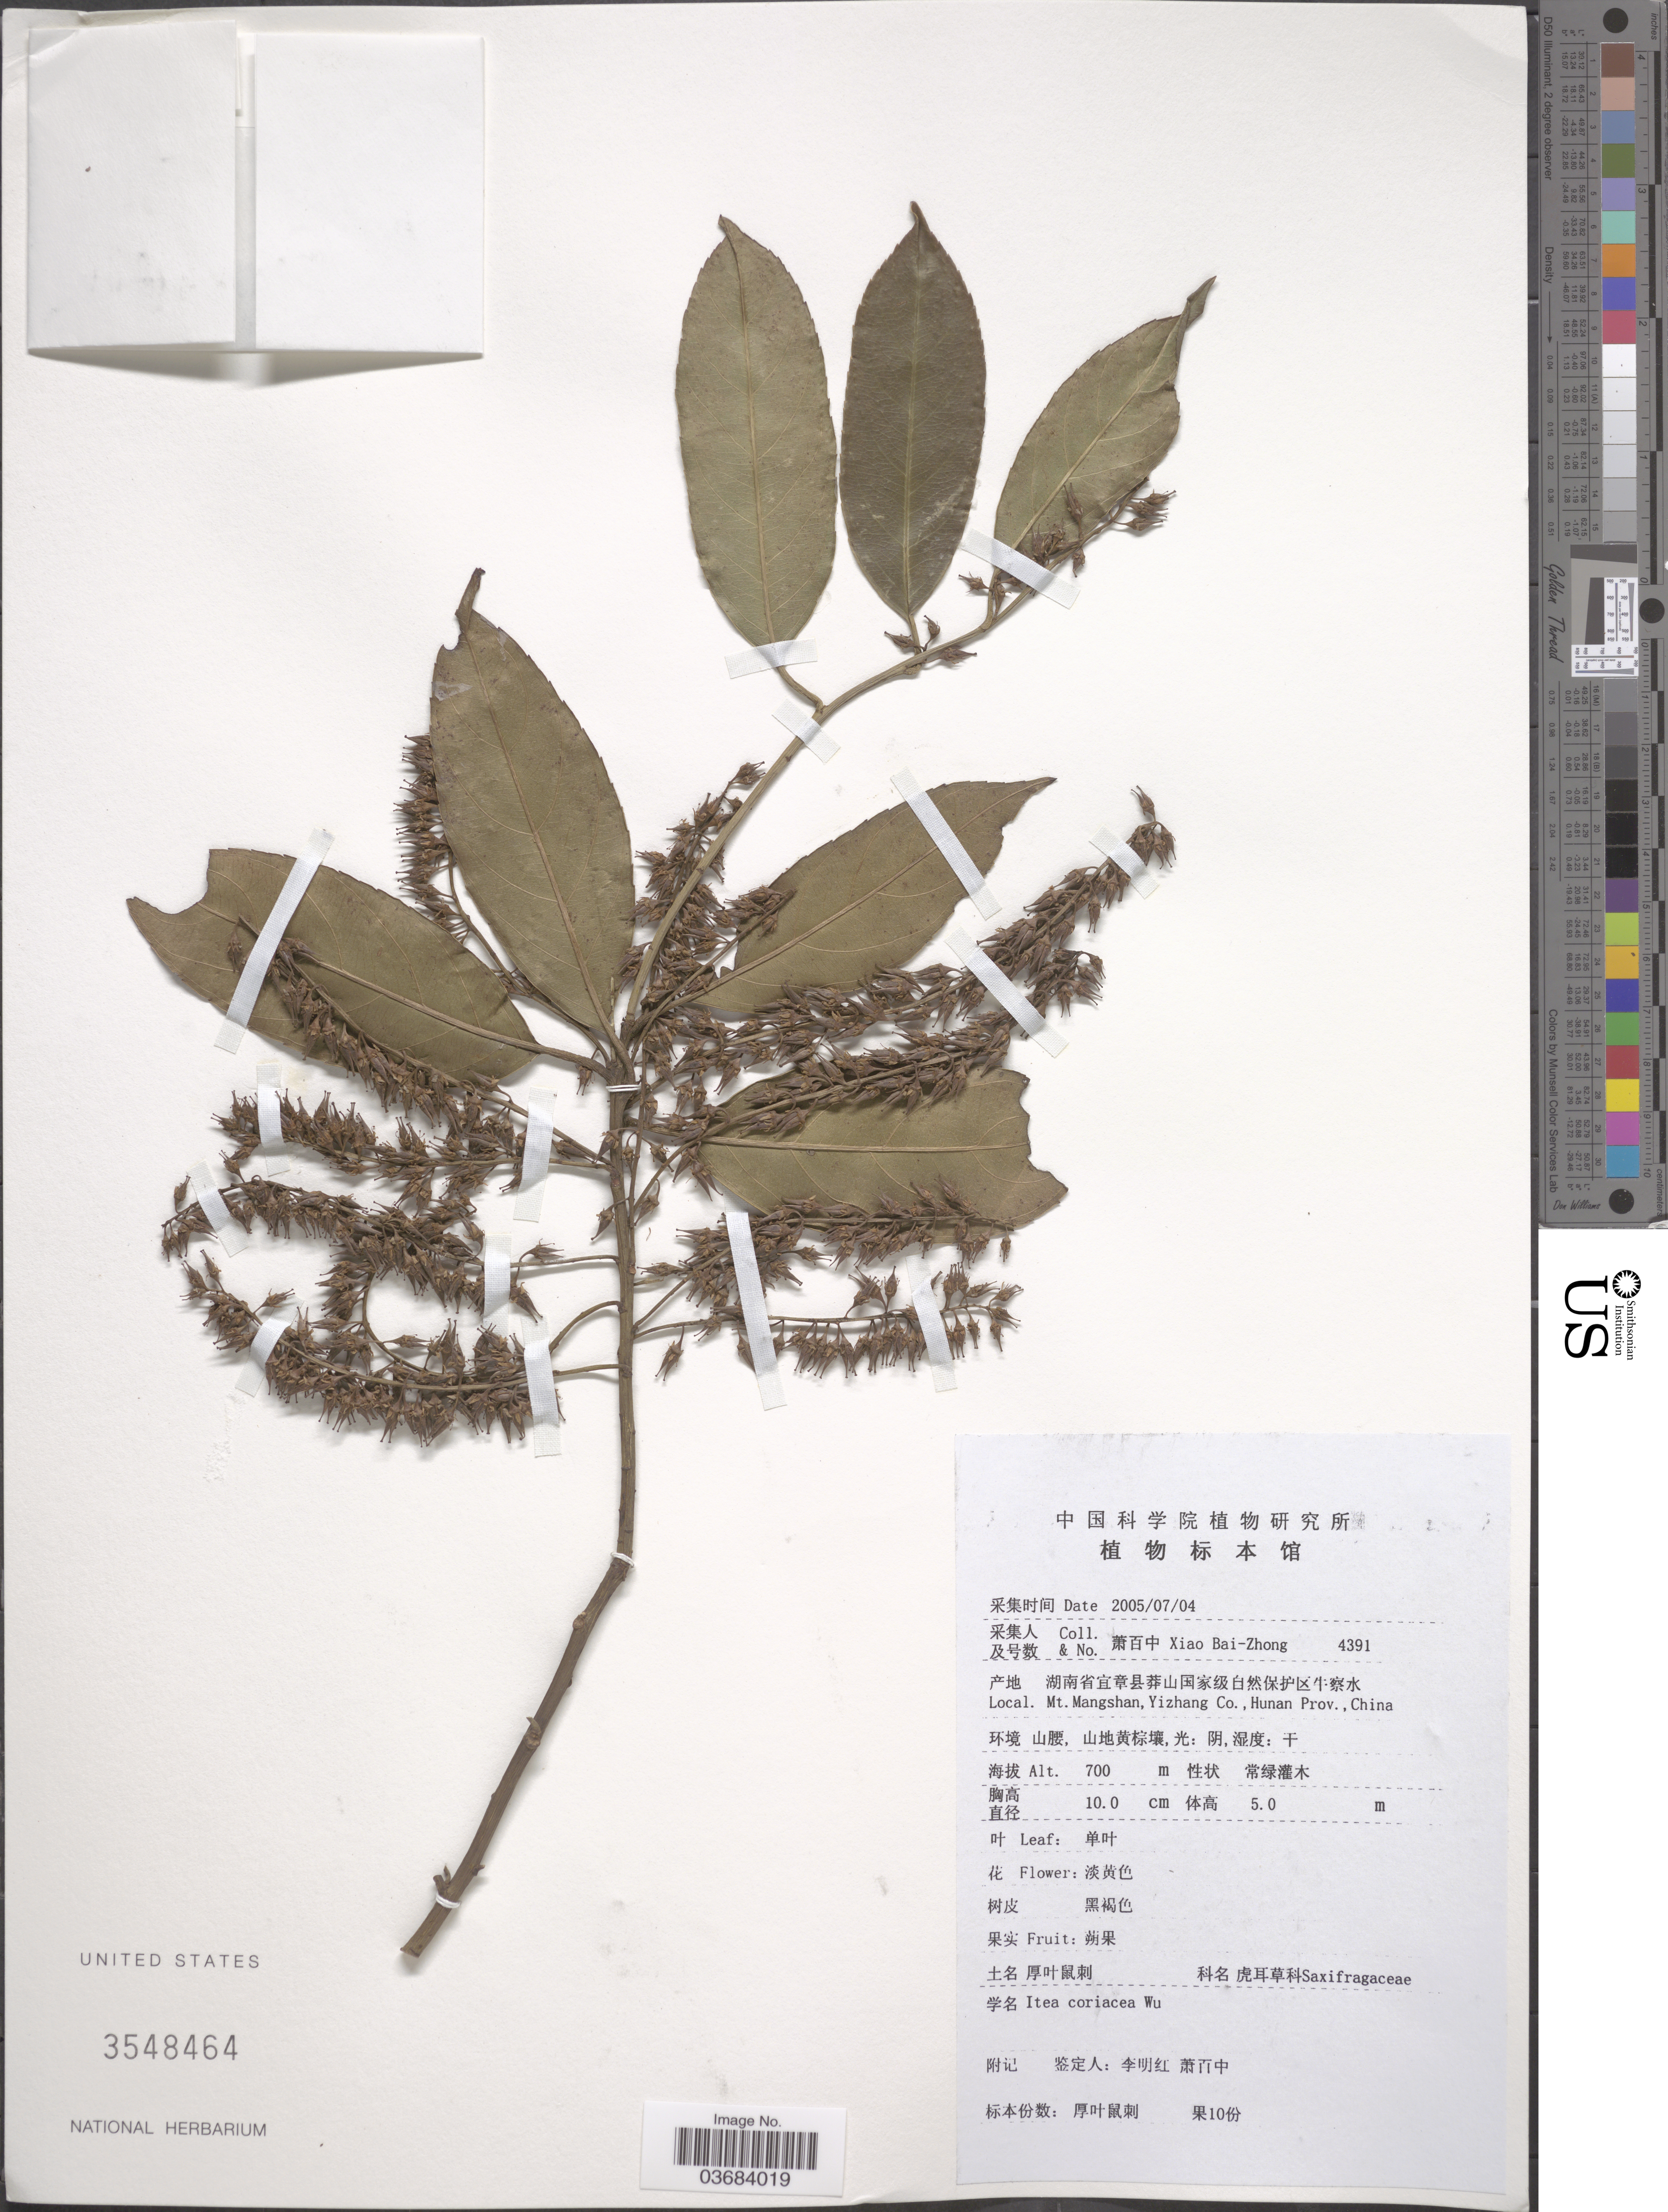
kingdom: Plantae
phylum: Tracheophyta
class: Magnoliopsida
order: Saxifragales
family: Iteaceae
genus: Itea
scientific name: Itea coriacea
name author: Y.C. Wu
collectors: B. Z. Xiao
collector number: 4391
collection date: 2005-07-04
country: China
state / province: Hunan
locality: Mt. Mangshan, Yizhang Co.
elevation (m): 700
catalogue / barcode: US 3548464